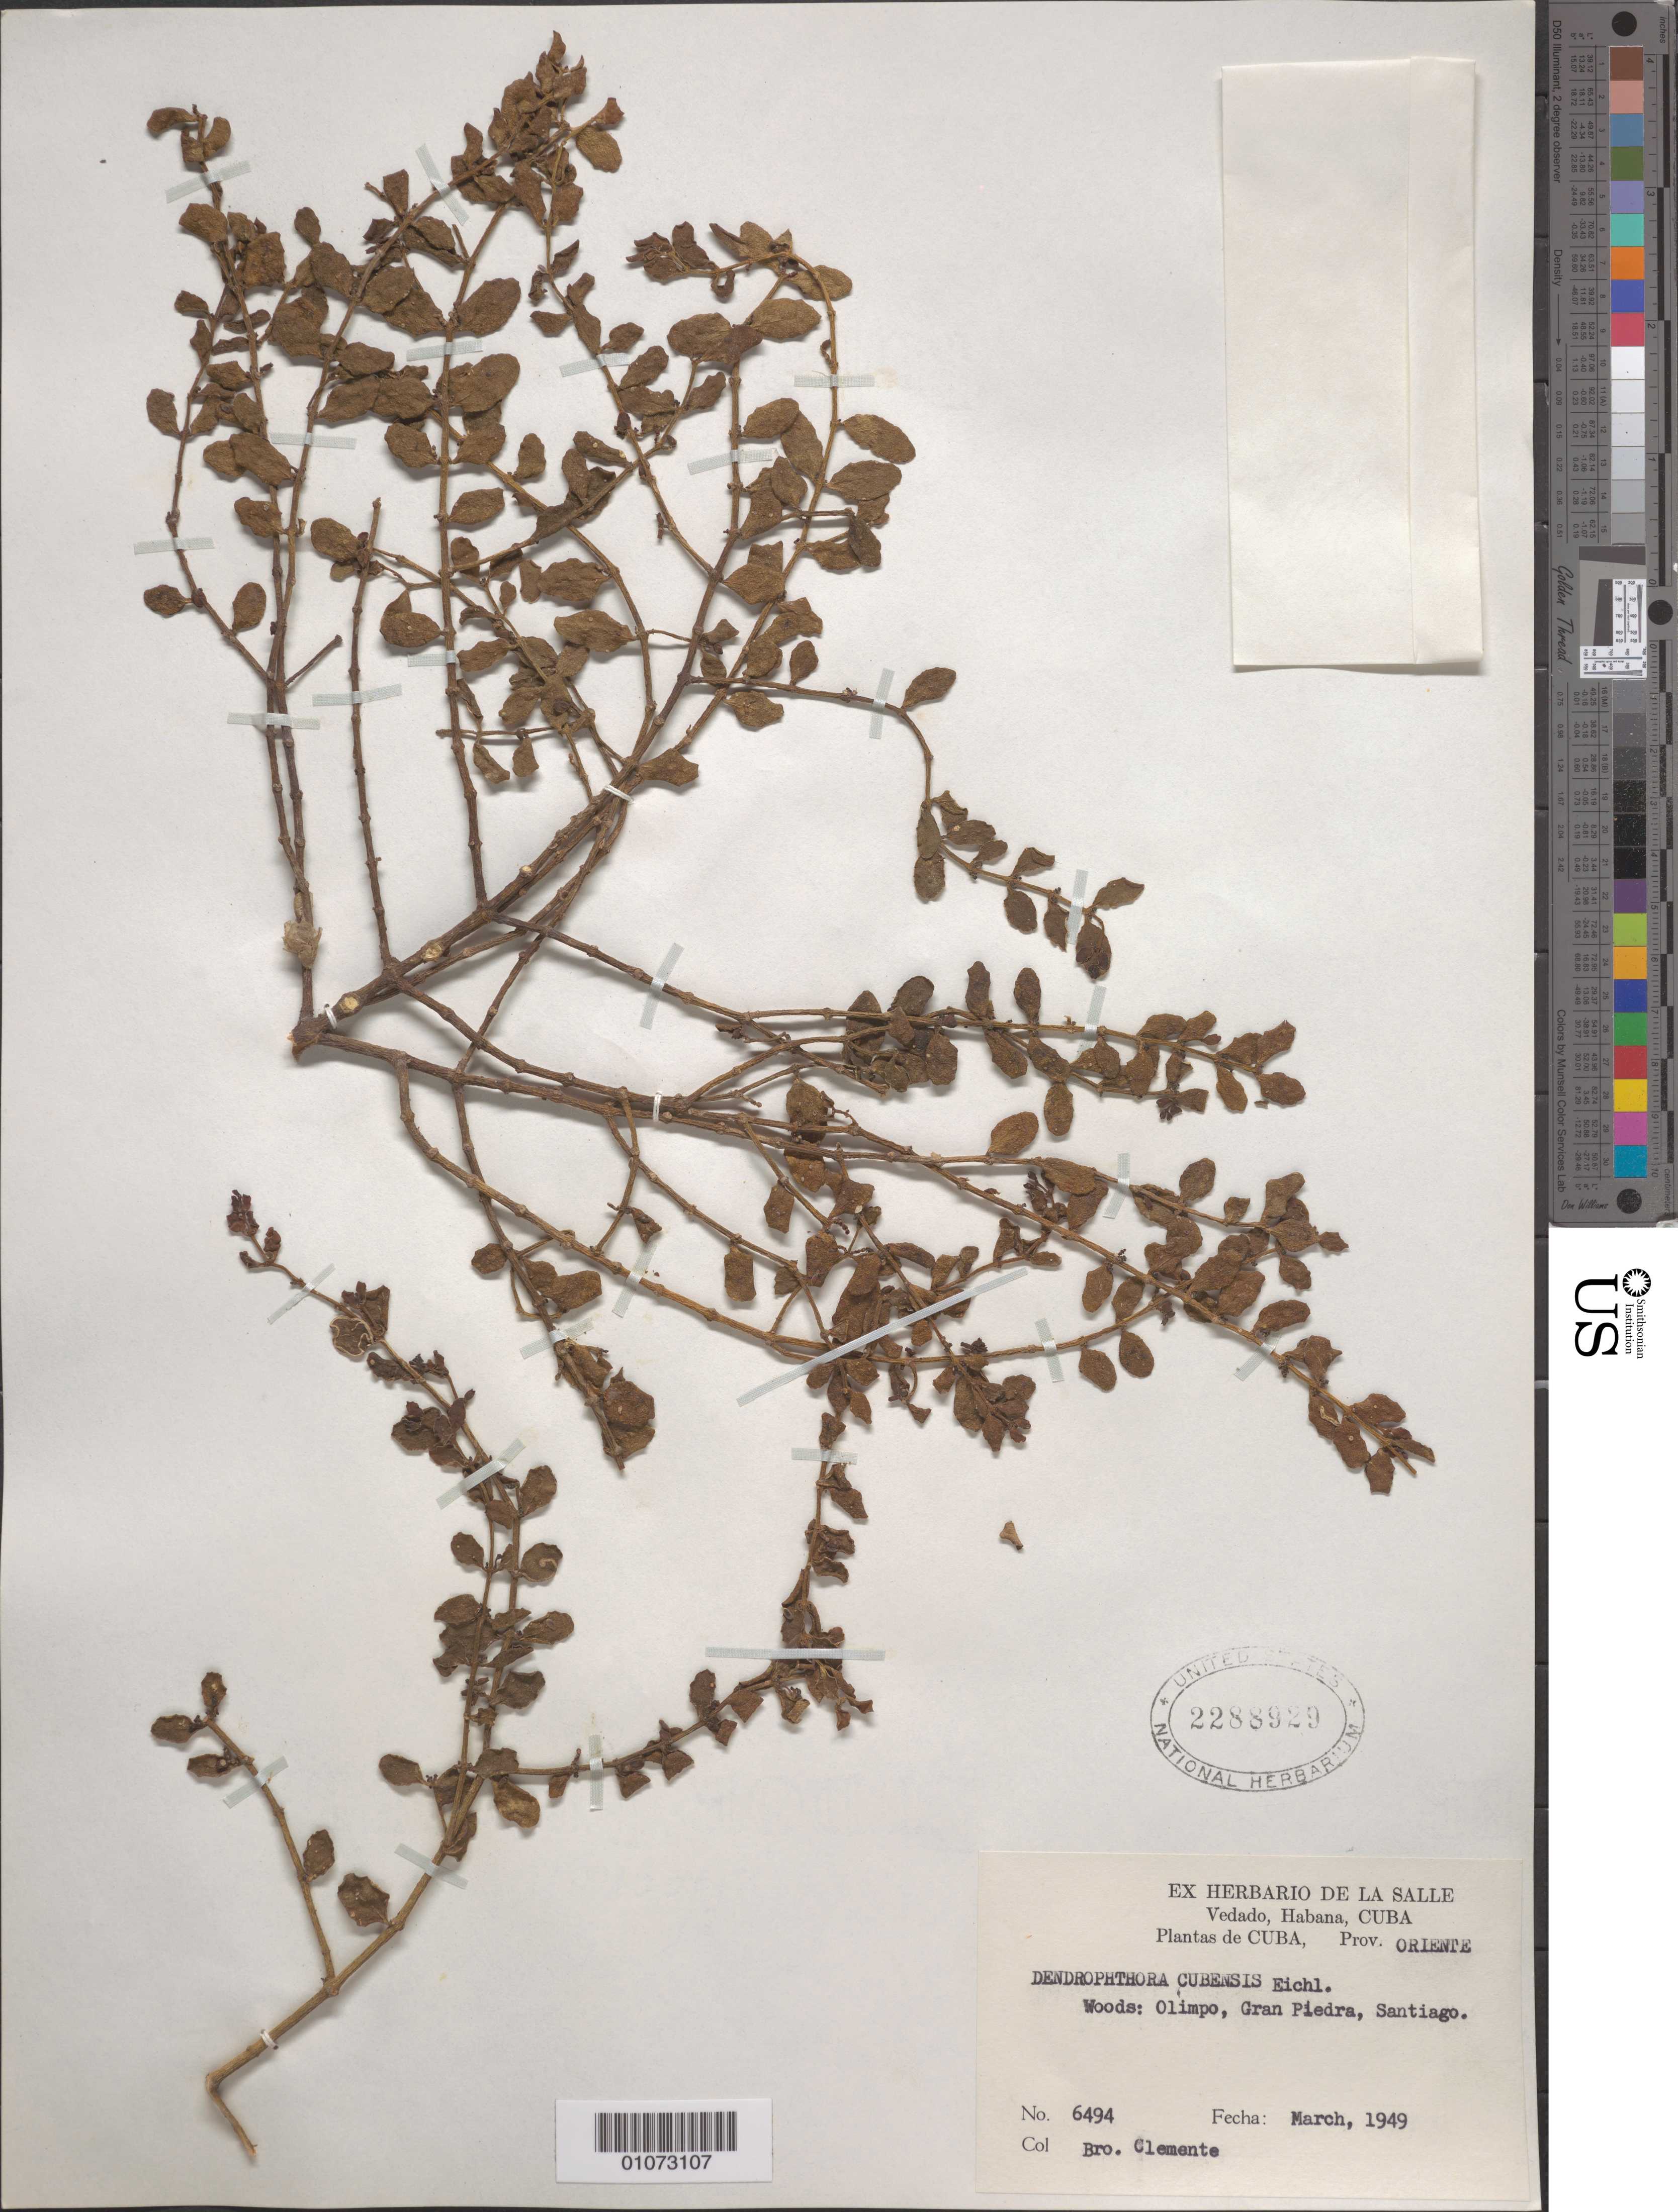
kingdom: Plantae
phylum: Tracheophyta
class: Magnoliopsida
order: Santalales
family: Viscaceae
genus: Dendrophthora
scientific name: Dendrophthora cubensis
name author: Eichler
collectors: Bro. Clemente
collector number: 6494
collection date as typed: Mar 1949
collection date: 1949-03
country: Cuba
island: Cuba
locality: Olimpo, Gran Piedra, Santiag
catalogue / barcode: US 2288929